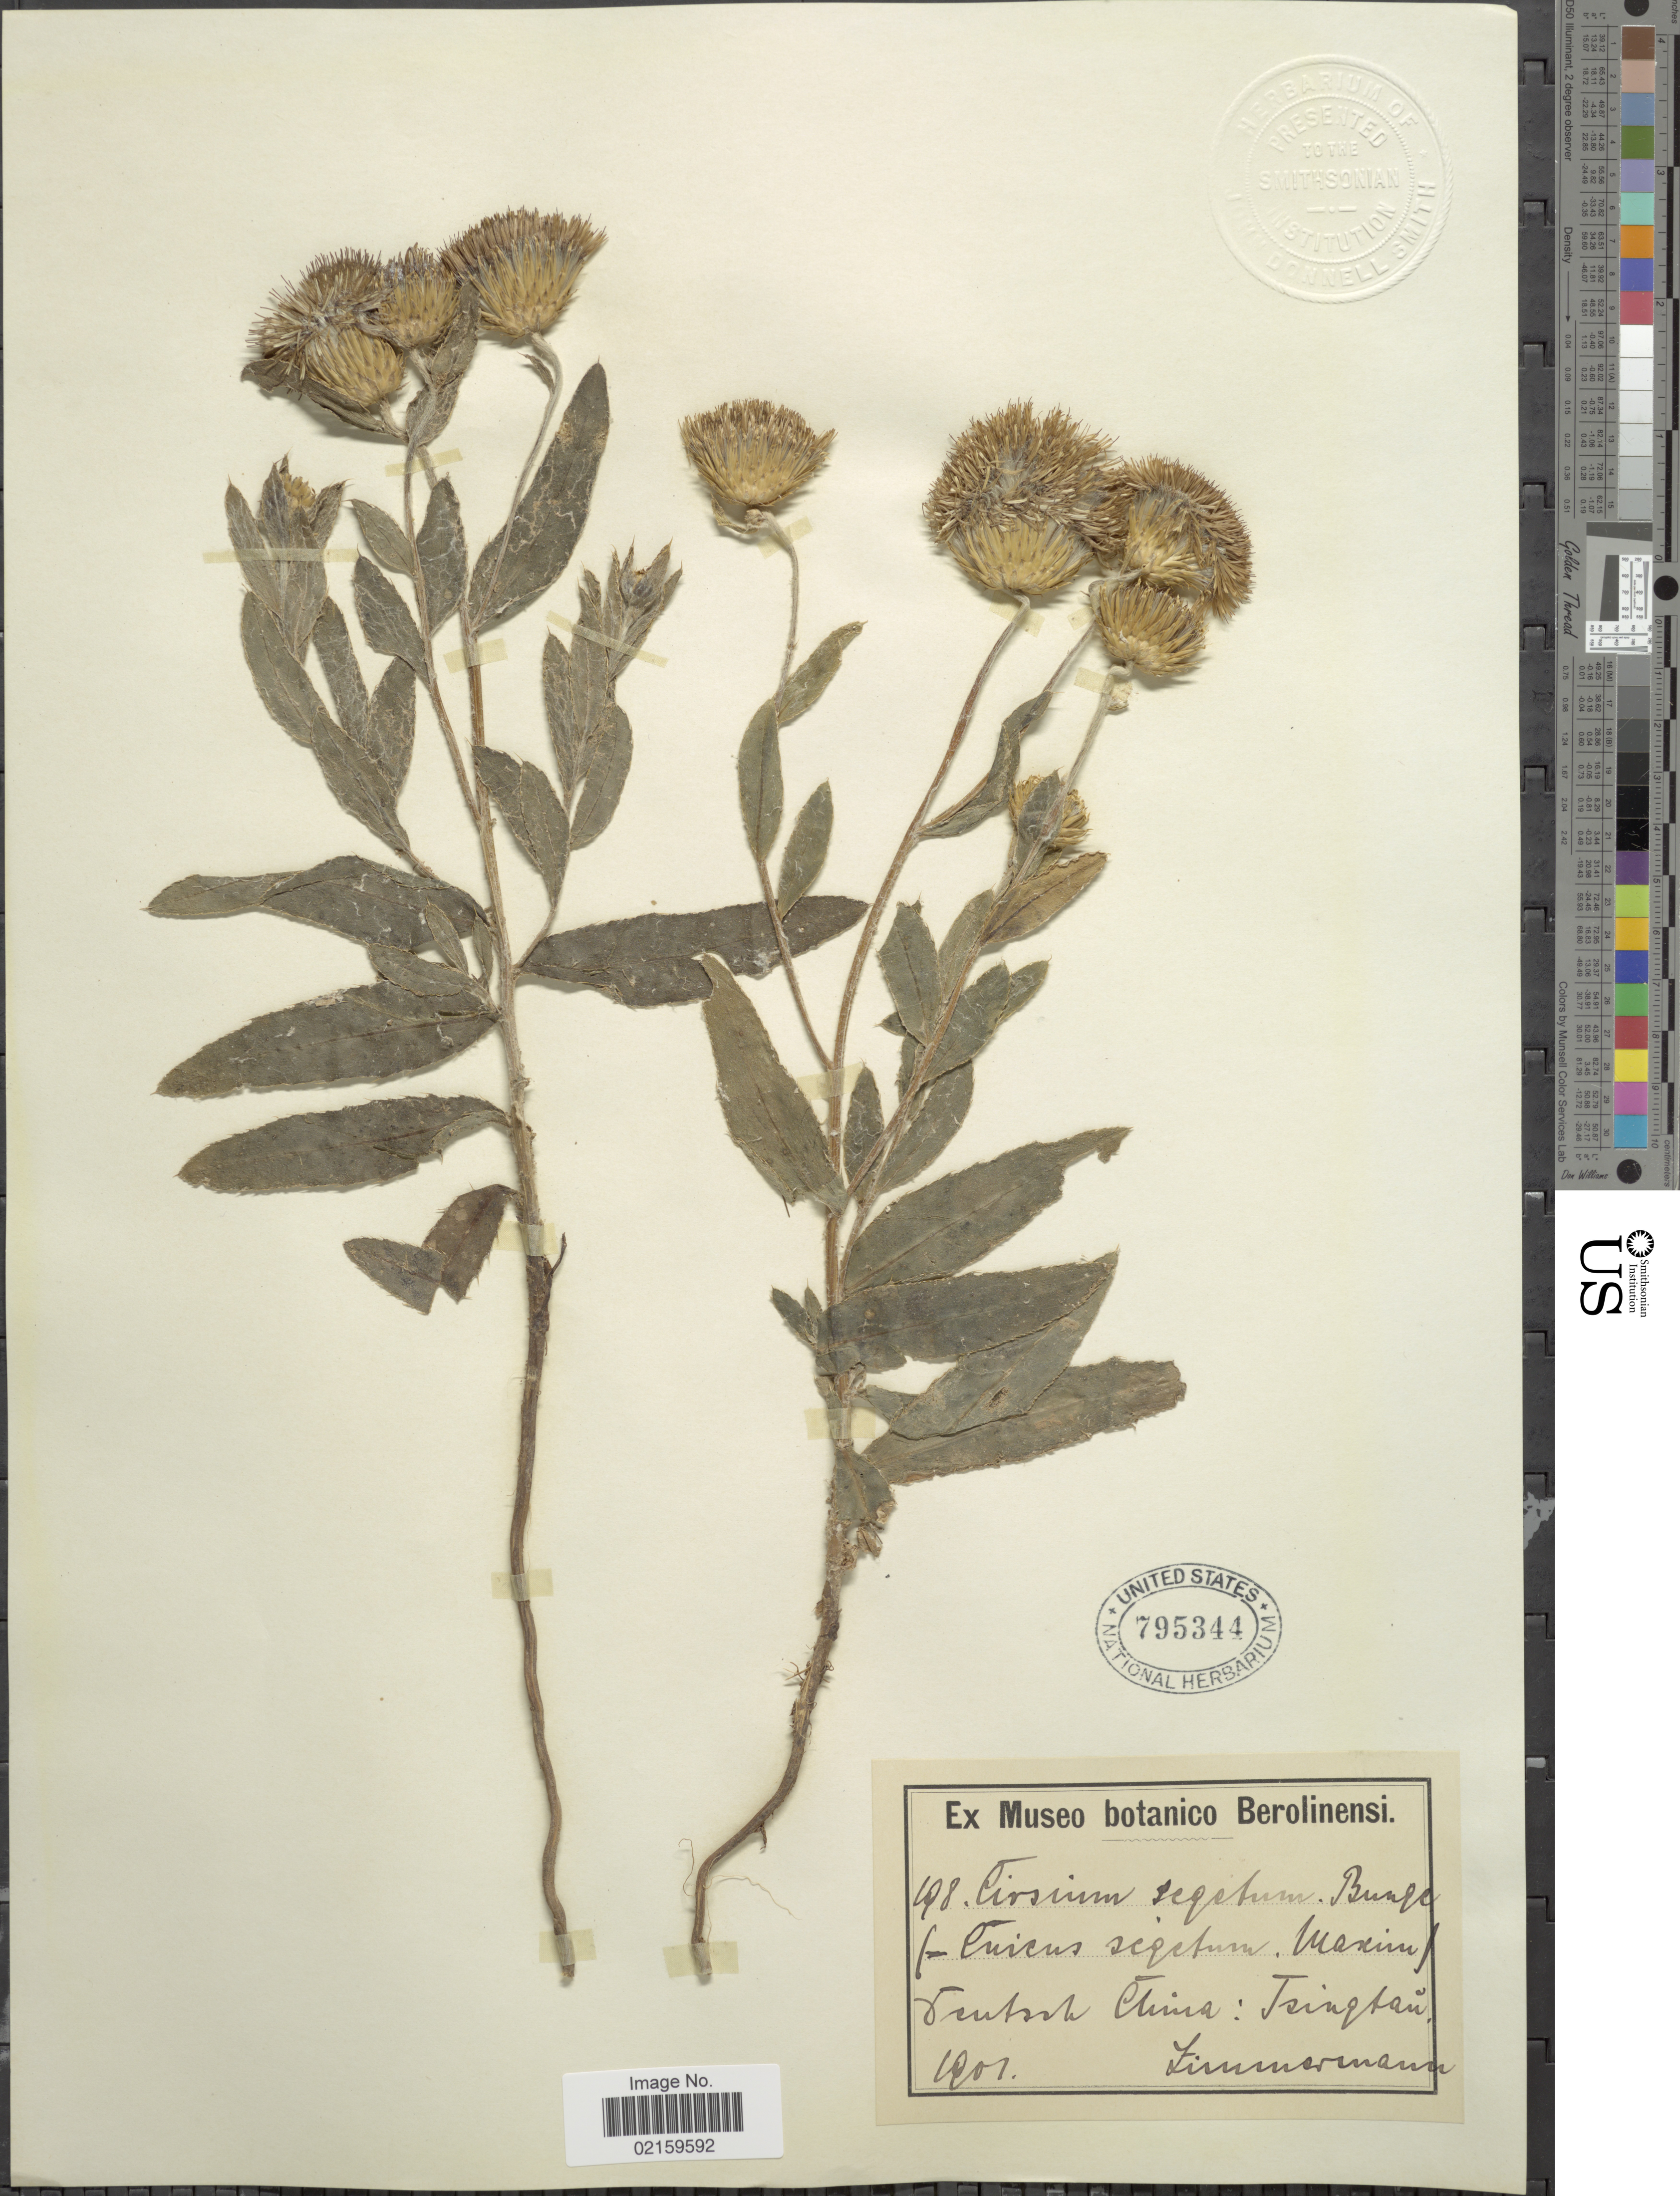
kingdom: Plantae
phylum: Tracheophyta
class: Magnoliopsida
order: Asterales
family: Asteraceae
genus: Breea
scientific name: Breea segeta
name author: (Bunge) Kitam.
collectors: -- Zimmerman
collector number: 198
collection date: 1901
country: China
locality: Tsingtan [interpreted]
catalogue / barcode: US 795344